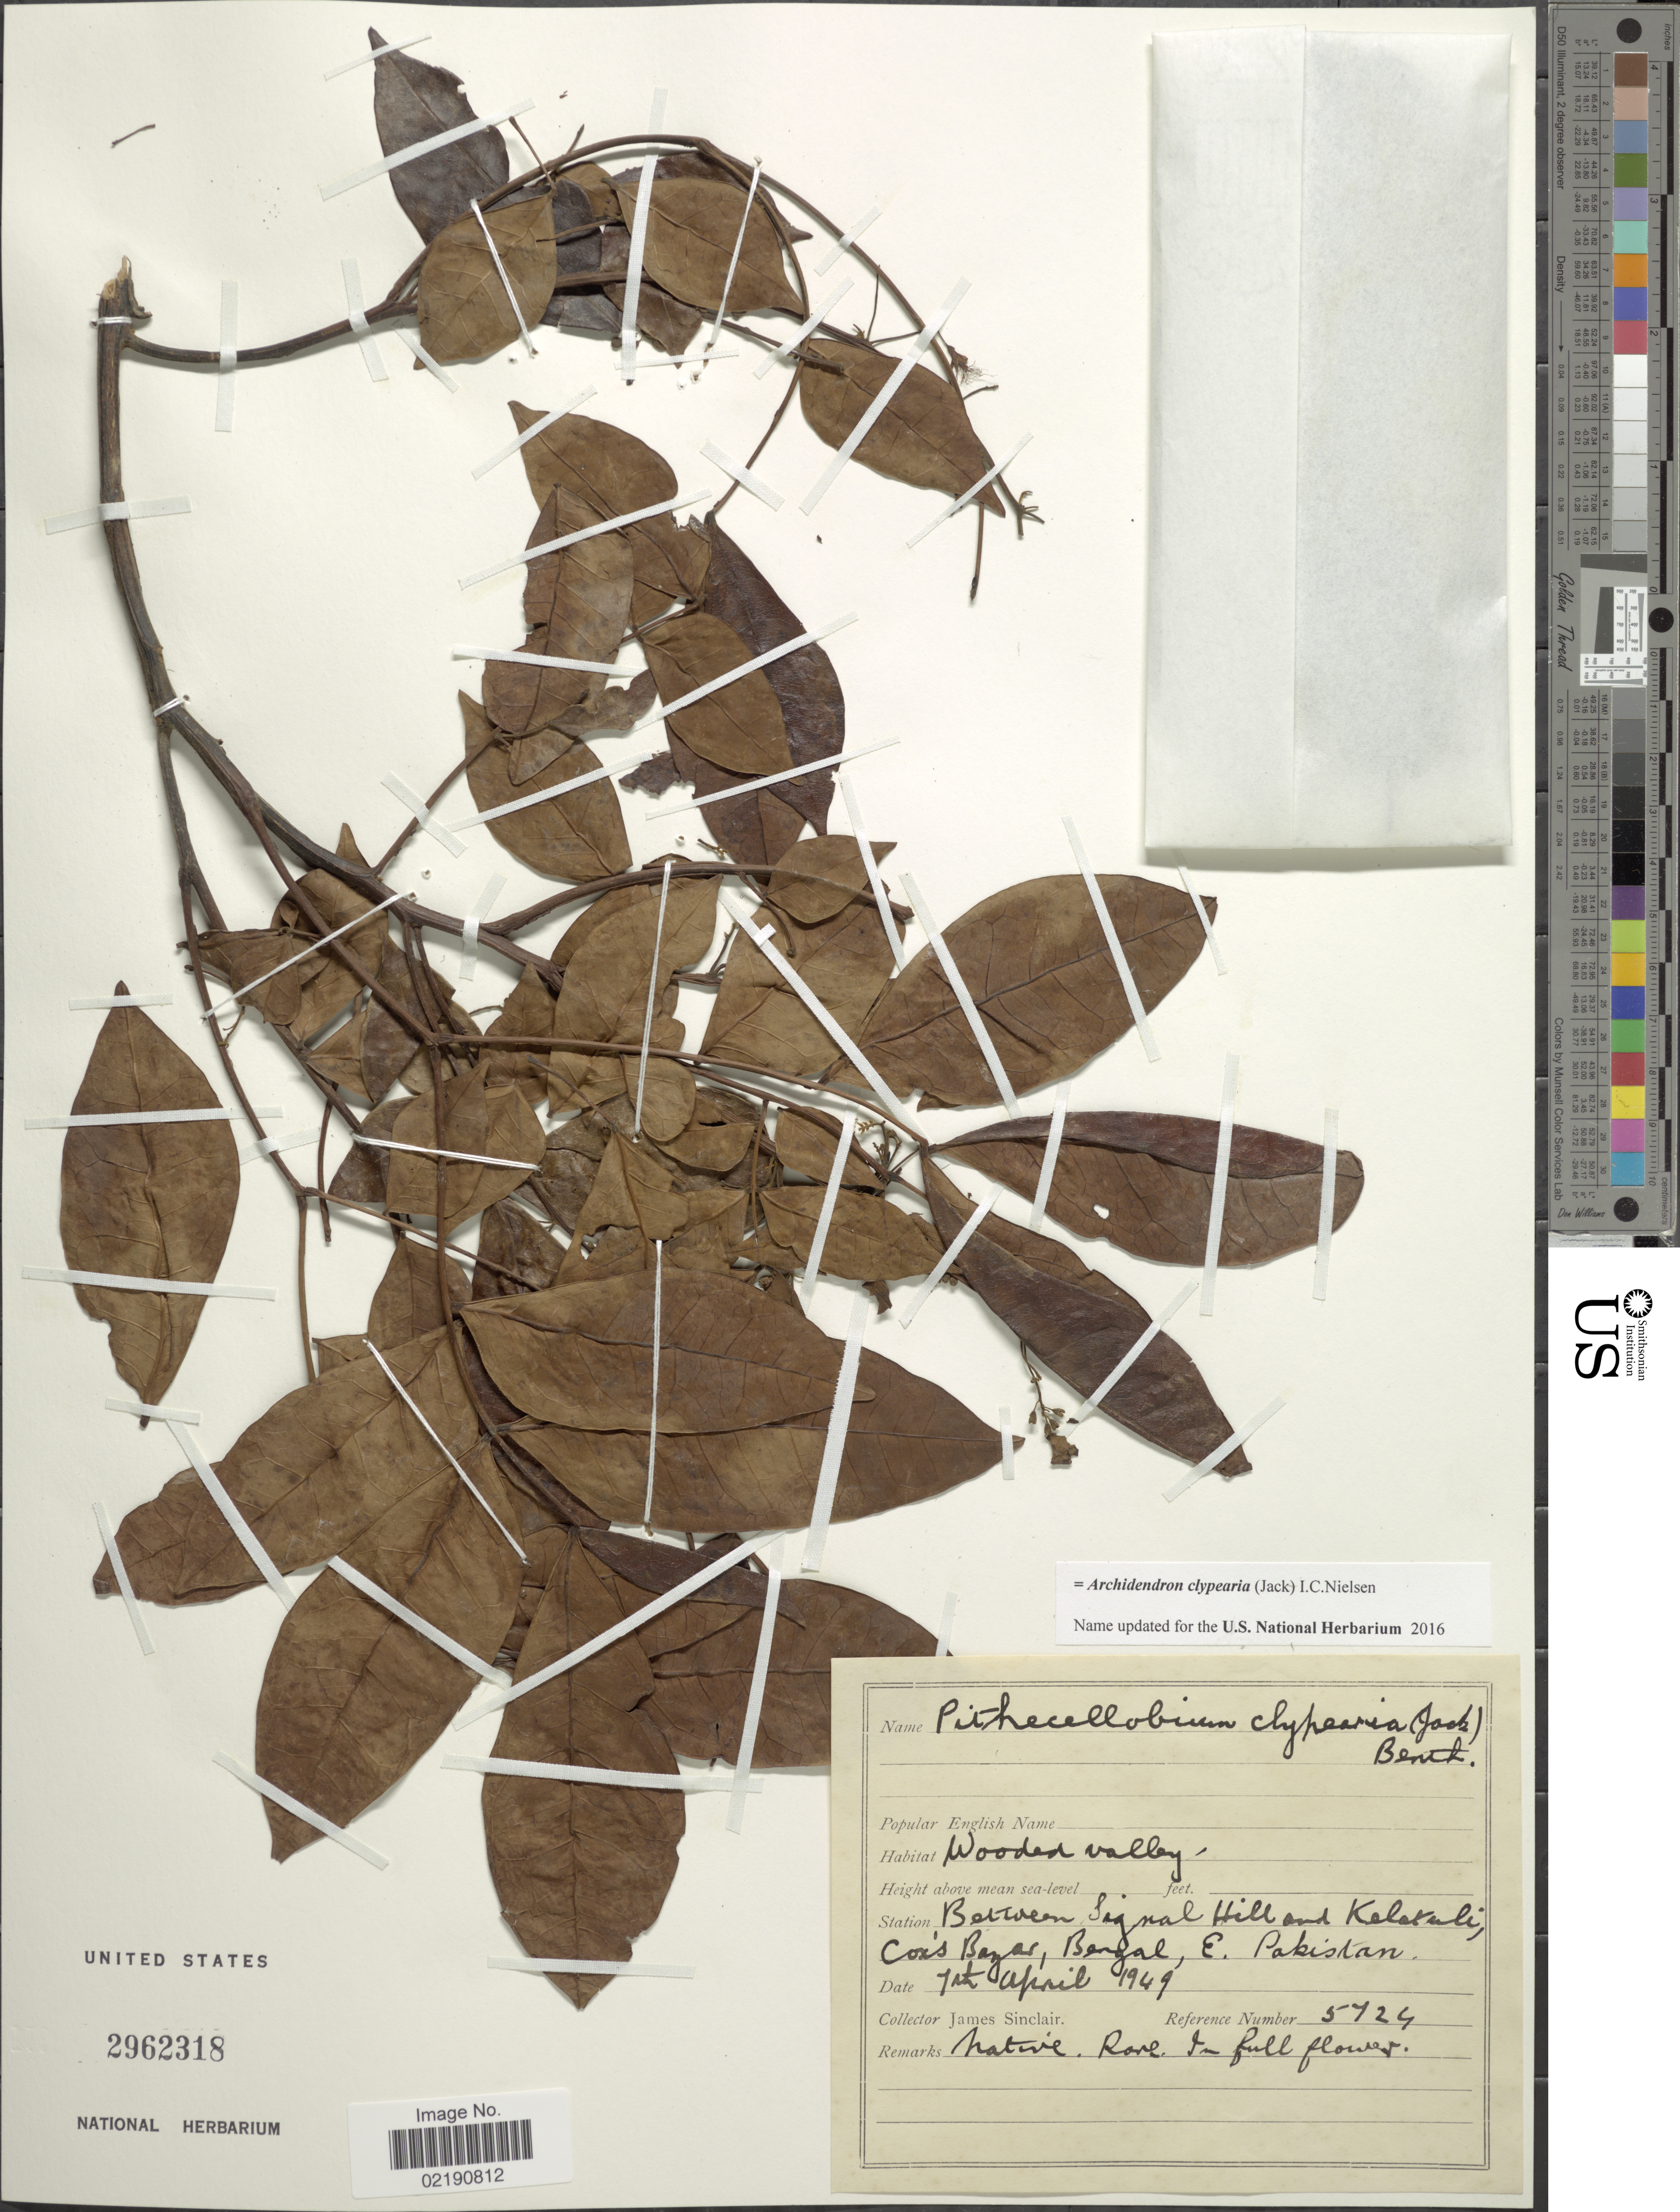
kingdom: Plantae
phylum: Tracheophyta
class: Magnoliopsida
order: Fabales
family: Fabaceae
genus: Archidendron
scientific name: Archidendron clypearia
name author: (Jack) I.C. Nielsen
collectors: J. Sinclair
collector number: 5724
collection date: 1949-04-07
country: Bangladesh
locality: Wooded valley, between Signal Hill and Kelatuli, Cox's Bazar, Bengal.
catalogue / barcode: US 2962318